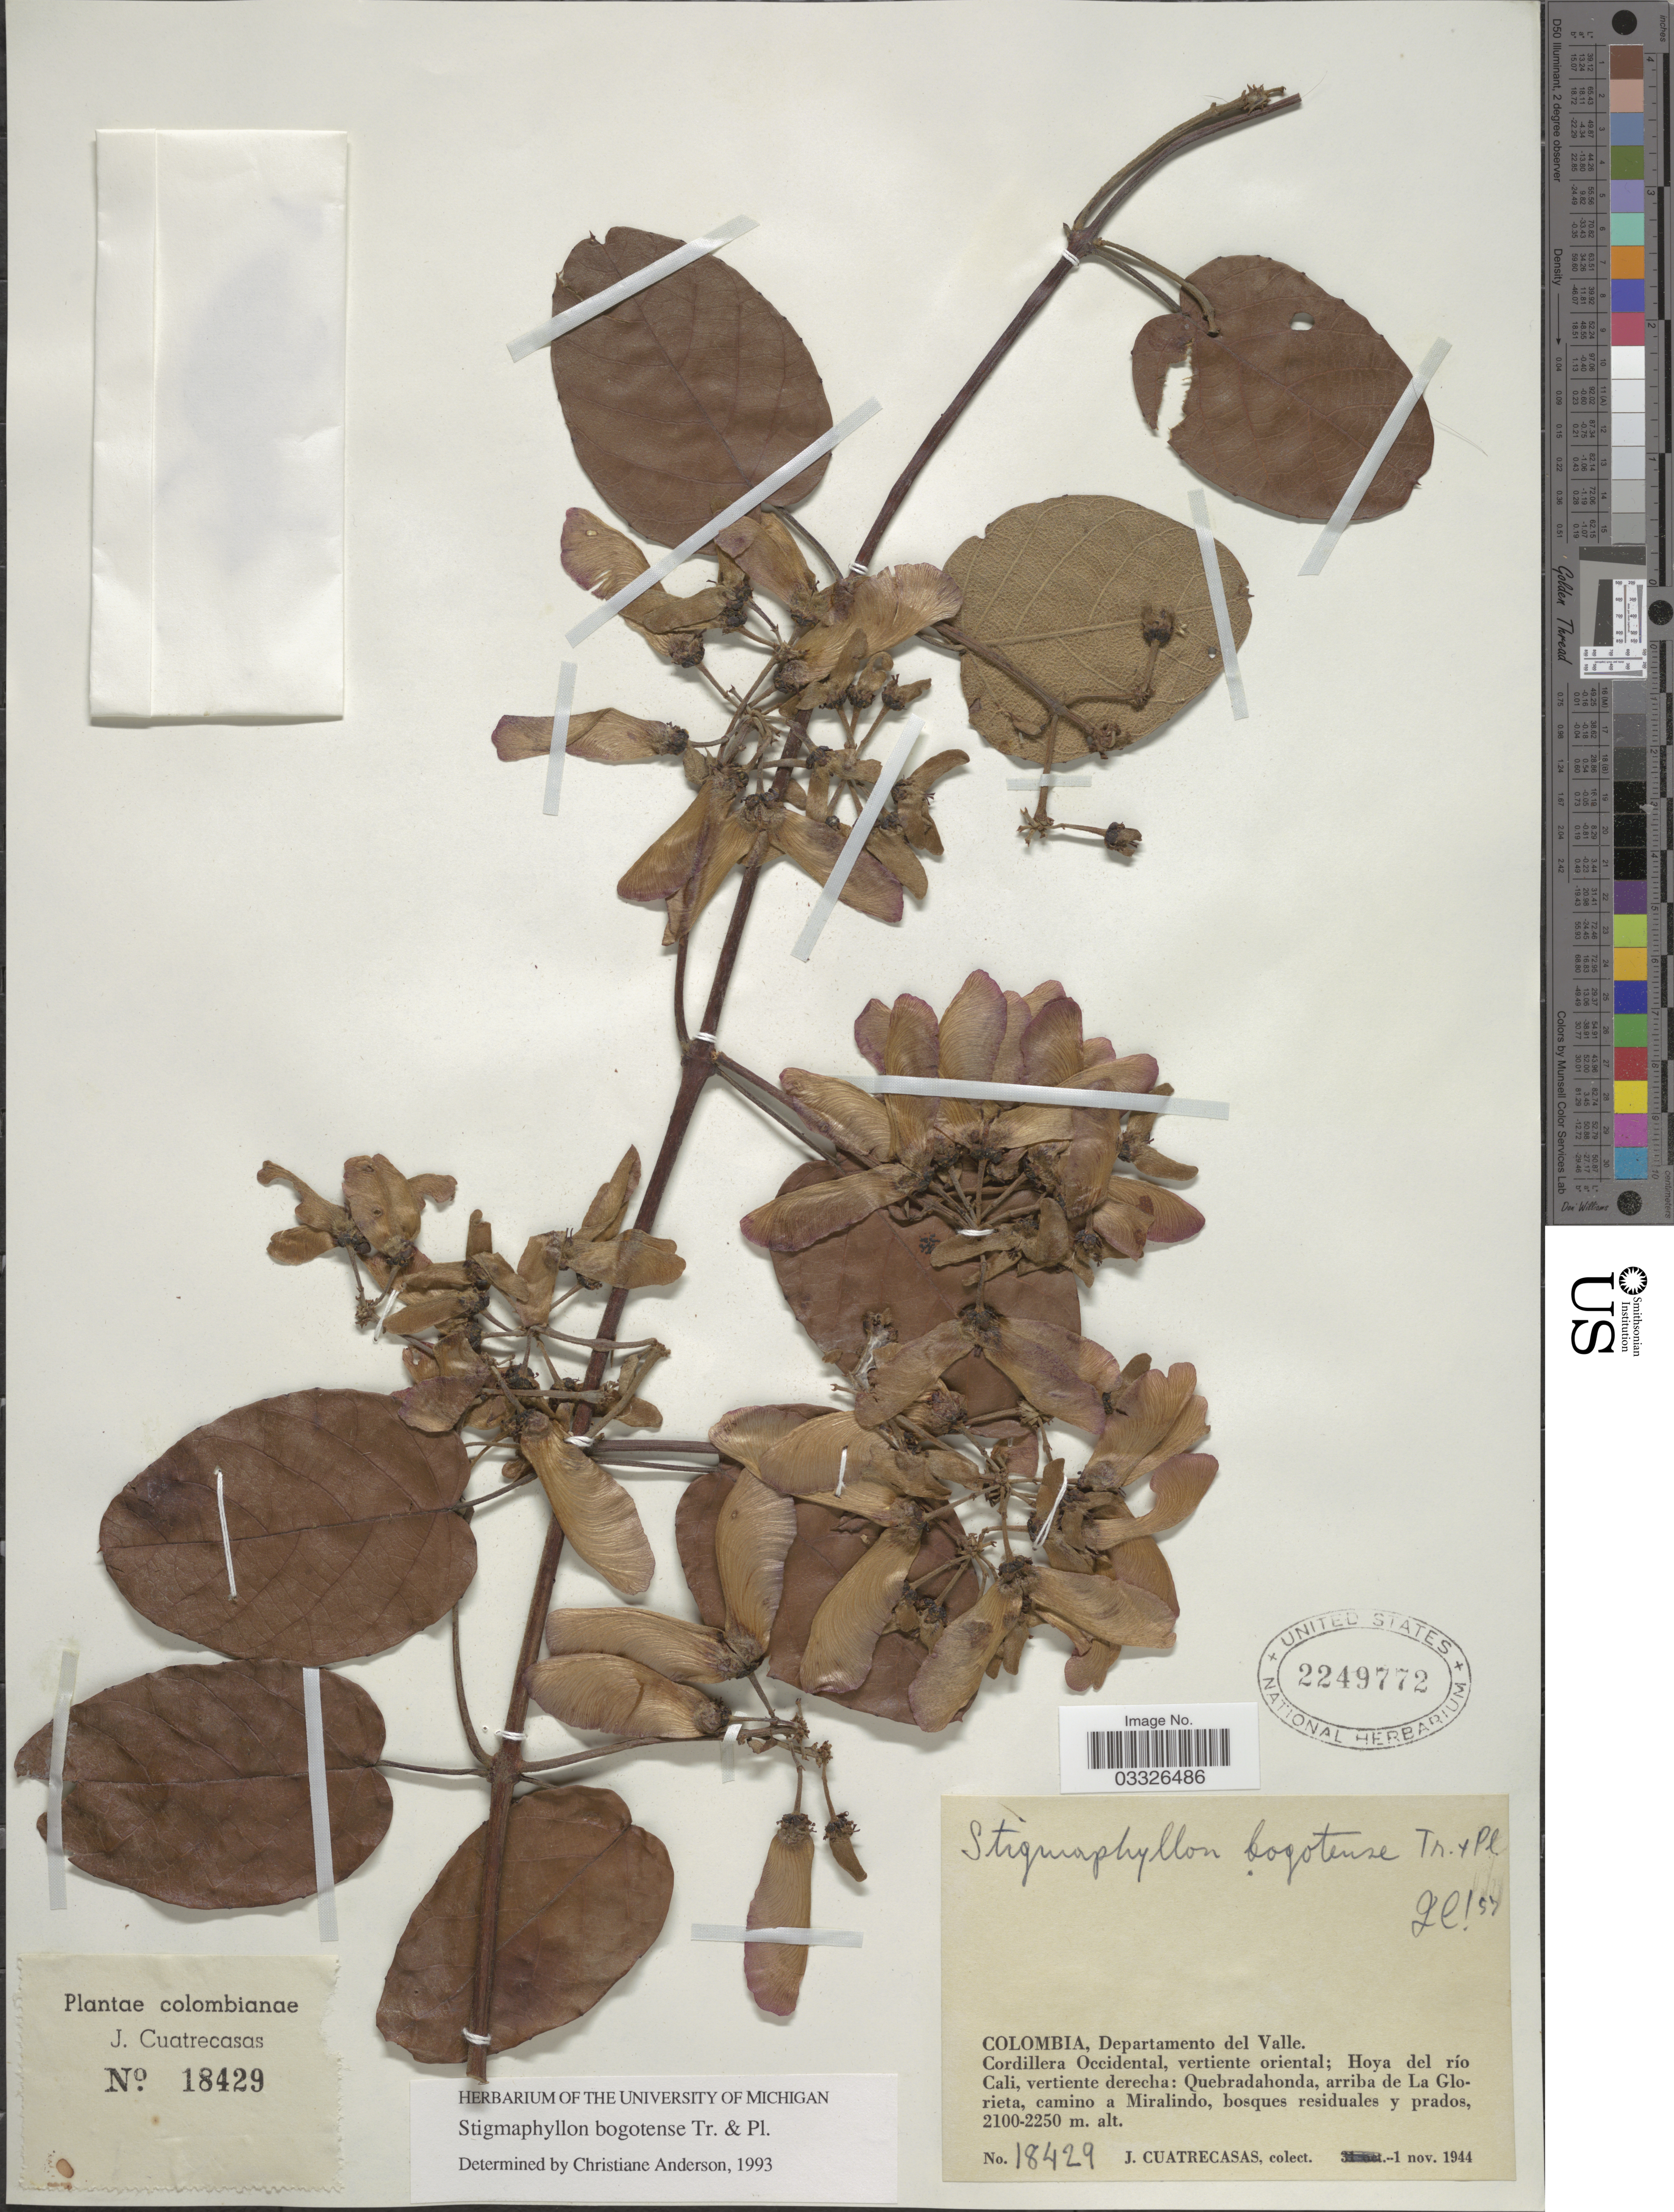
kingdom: Plantae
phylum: Tracheophyta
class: Magnoliopsida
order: Malpighiales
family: Malpighiaceae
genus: Stigmaphyllon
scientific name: Stigmaphyllon bogotense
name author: Triana & Planch.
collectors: J. Cuatrecasas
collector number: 18429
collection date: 1944-11-01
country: Colombia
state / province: Valle del Cauca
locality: Departamento del Valle. Cordillera Occidental, vertiente oriental; Hoya del río Cali, vertiente derecha: Quebradahonda, arriba de La Glorieta, camino a Miralindo.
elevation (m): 2100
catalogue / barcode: US 2249772